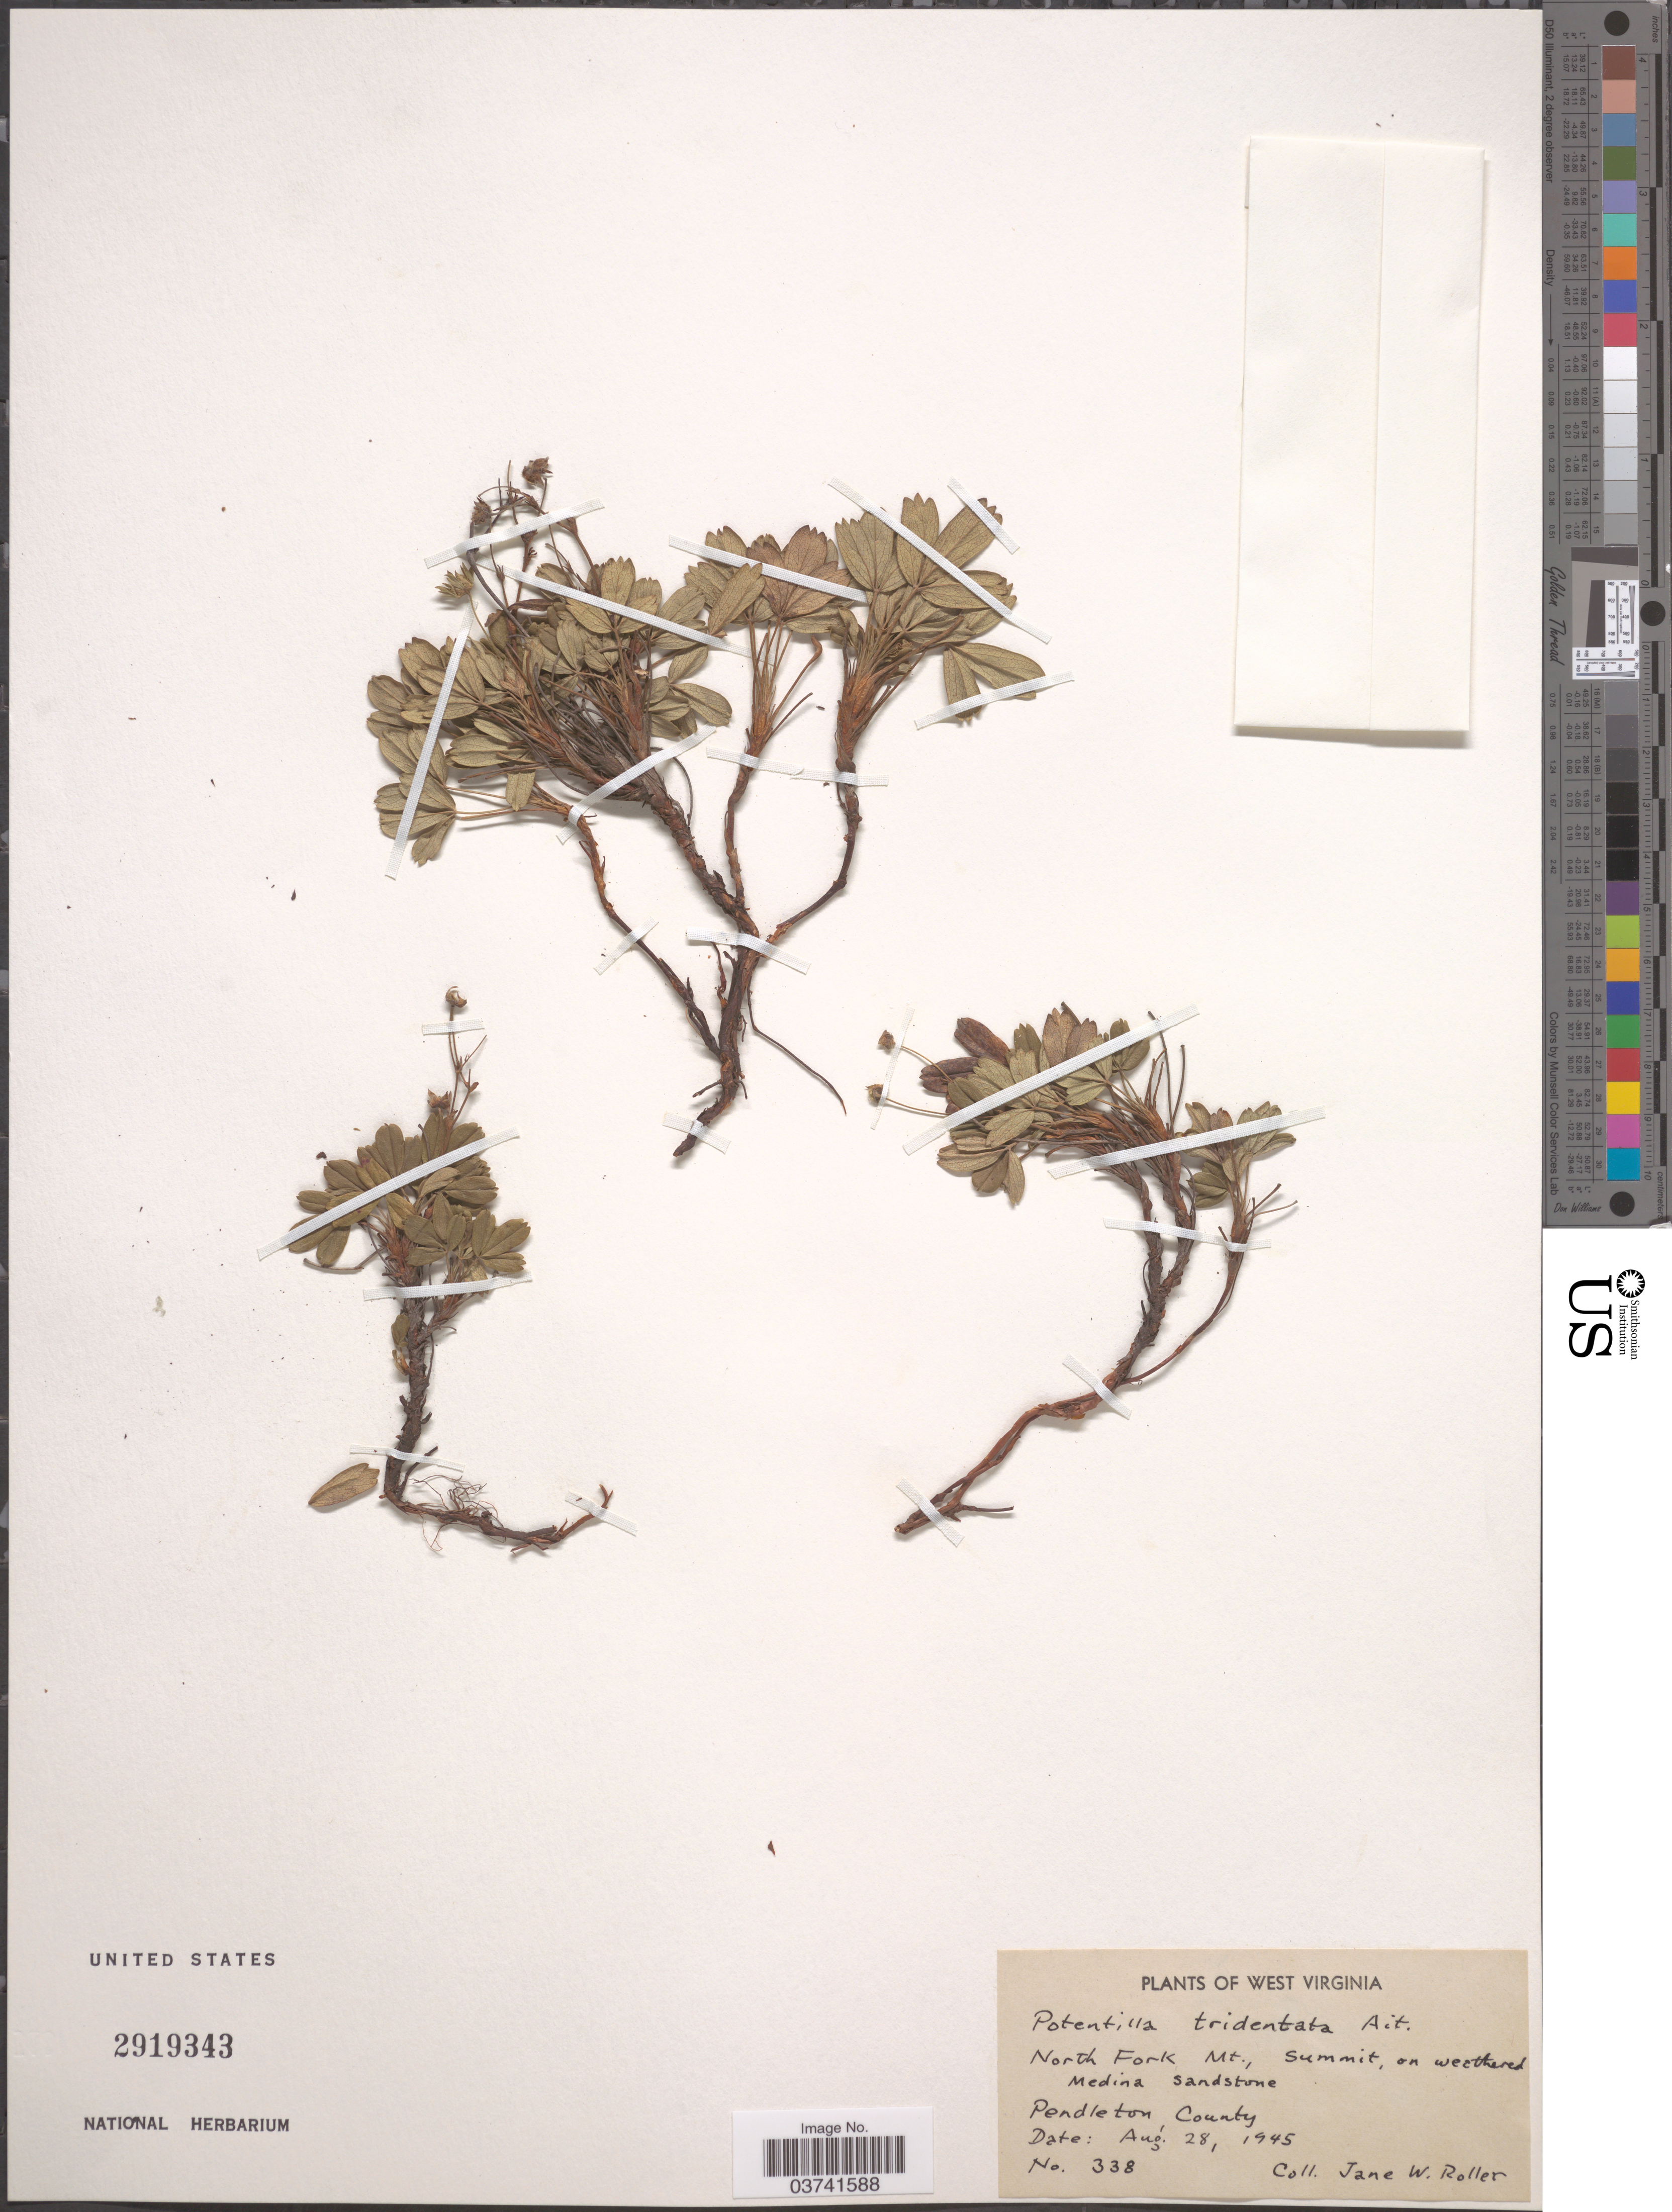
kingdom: Plantae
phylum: Tracheophyta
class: Magnoliopsida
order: Rosales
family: Rosaceae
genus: Potentilla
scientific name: Potentilla tridentata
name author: Aiton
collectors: J. W. Roller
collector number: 338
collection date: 1945-08-28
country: United States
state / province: West Virginia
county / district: Pendleton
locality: North Fork Mt., Summit. Pendleton County.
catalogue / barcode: US 2919343